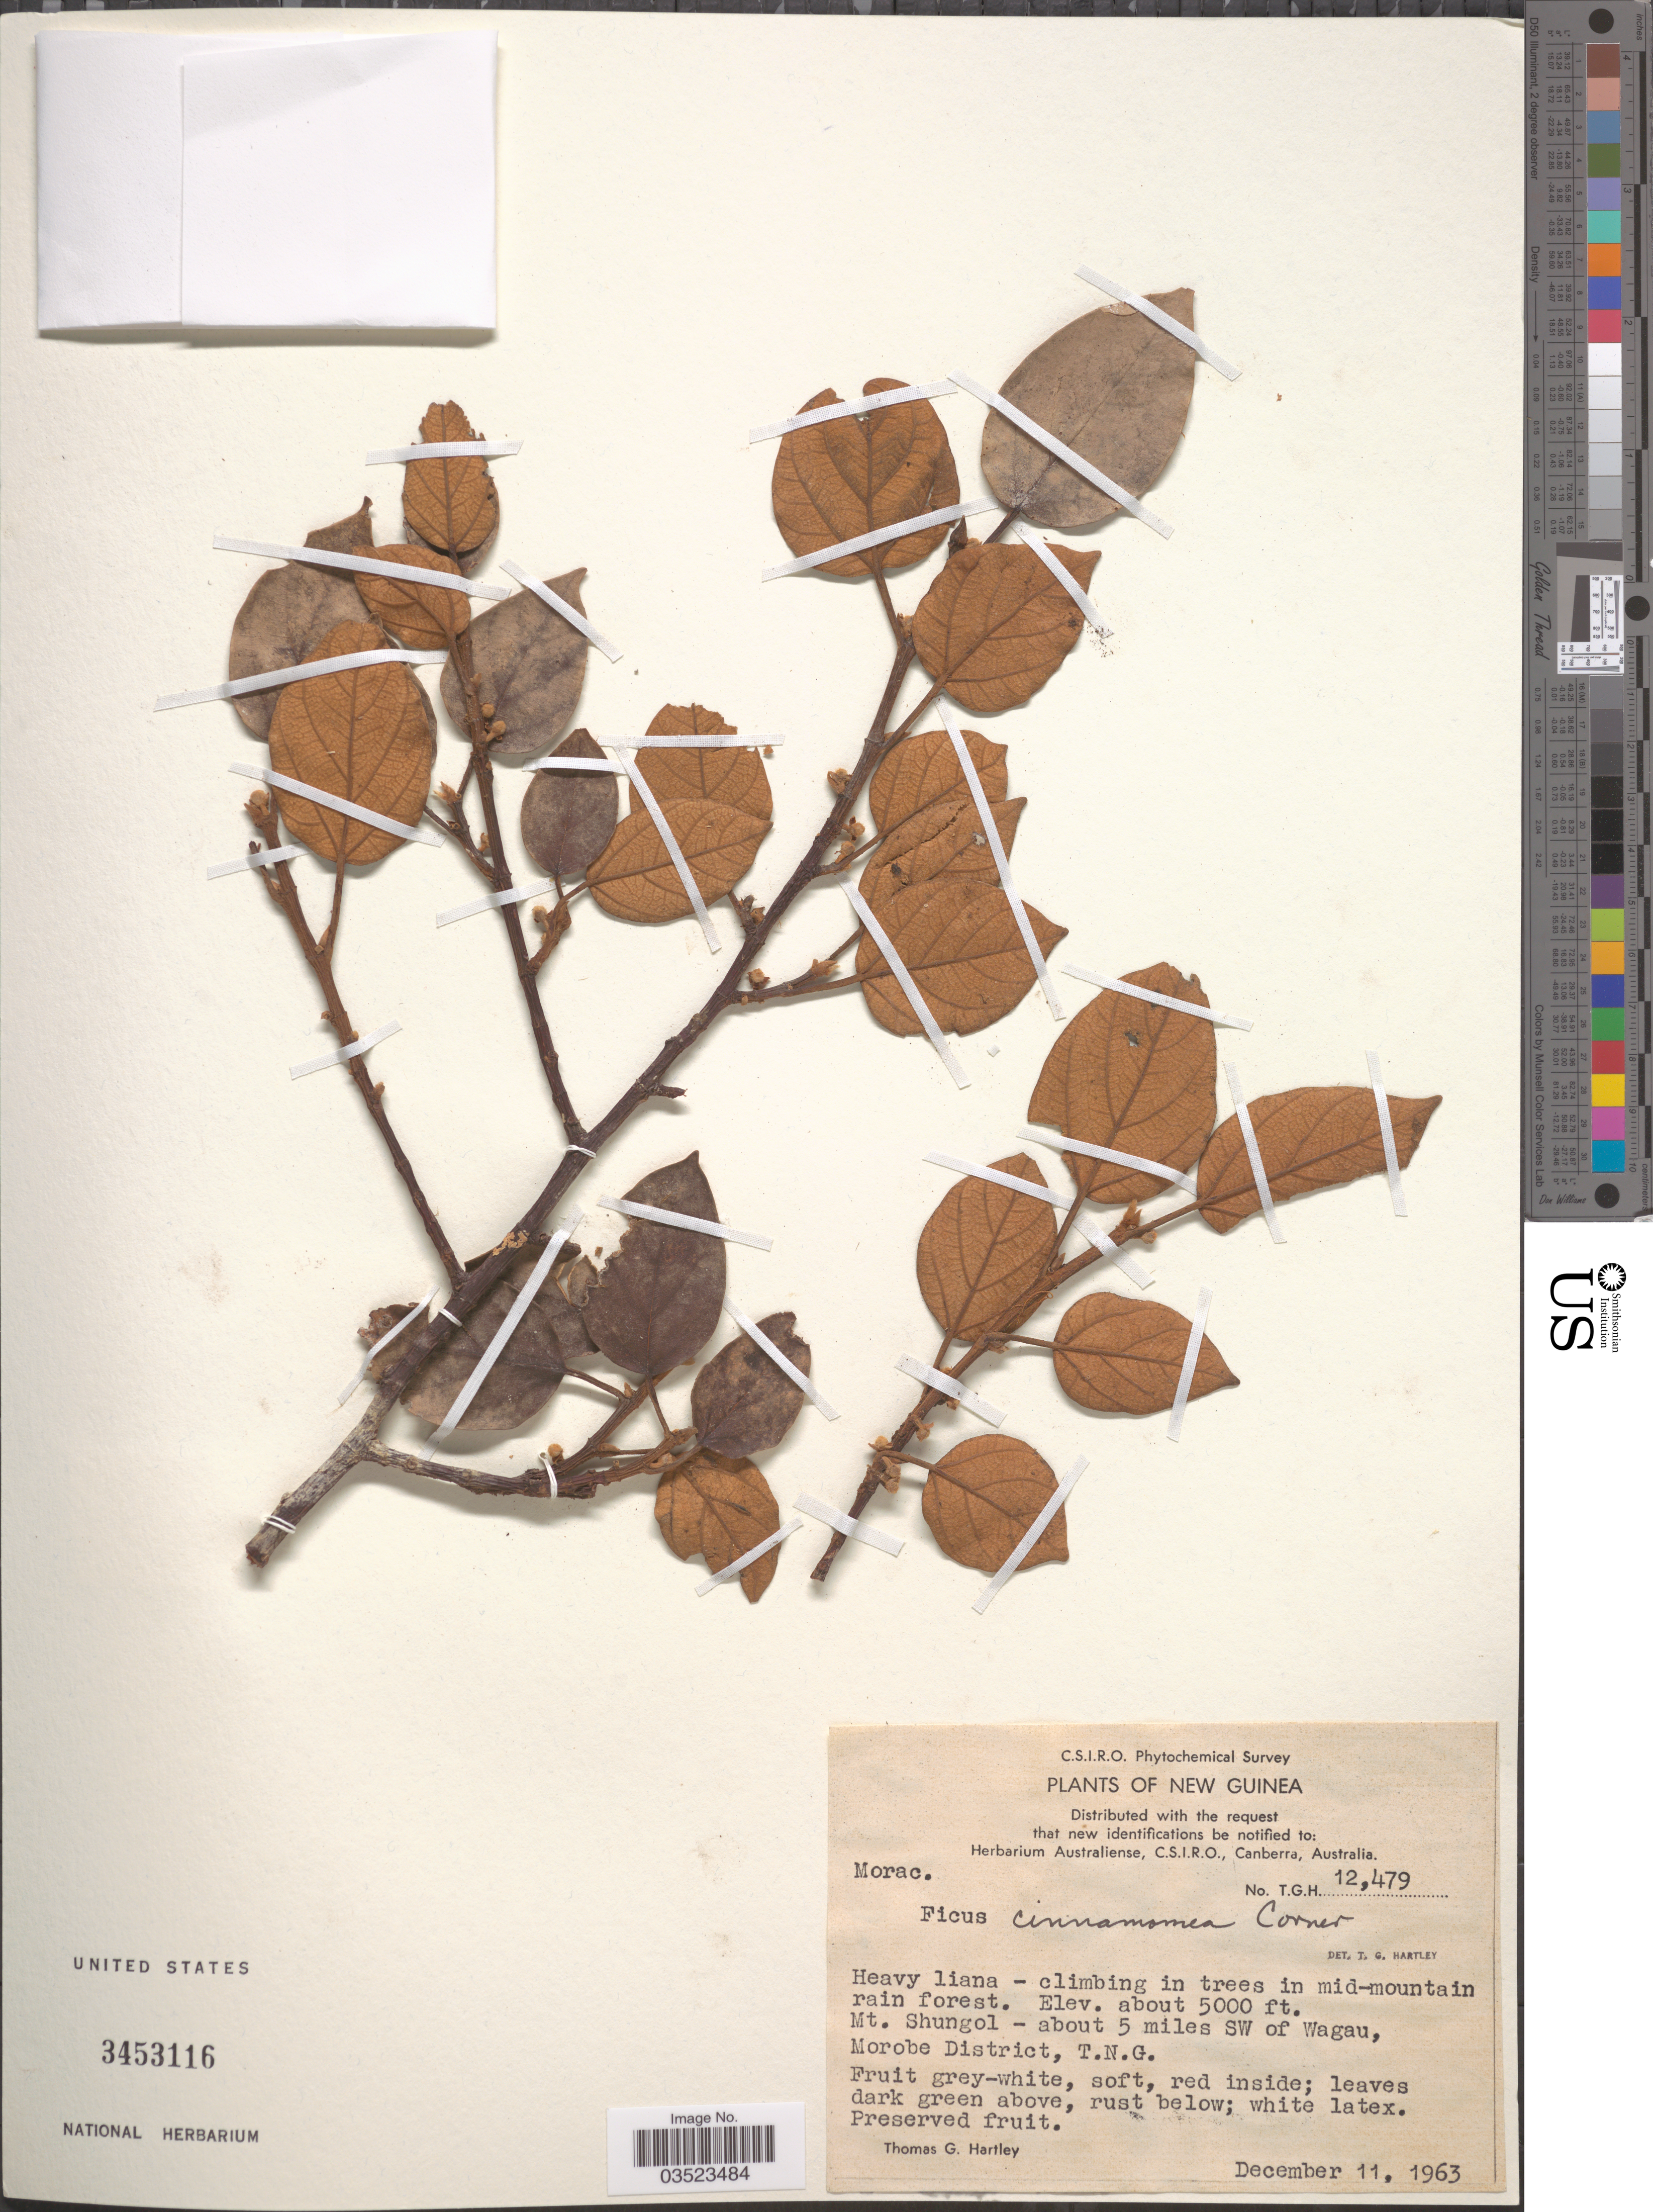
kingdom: Plantae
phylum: Tracheophyta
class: Magnoliopsida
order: Rosales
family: Moraceae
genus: Ficus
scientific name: Ficus cinnamomea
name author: Corner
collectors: T. G. Hartley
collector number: T.G.H.12479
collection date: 1963-12-11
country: Papua New Guinea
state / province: Morobe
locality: New Guinea. Mt. Shungol - about 5 miles SW of Wagau, Morobe District, T.N.G.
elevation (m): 1524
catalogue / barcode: US 3453116